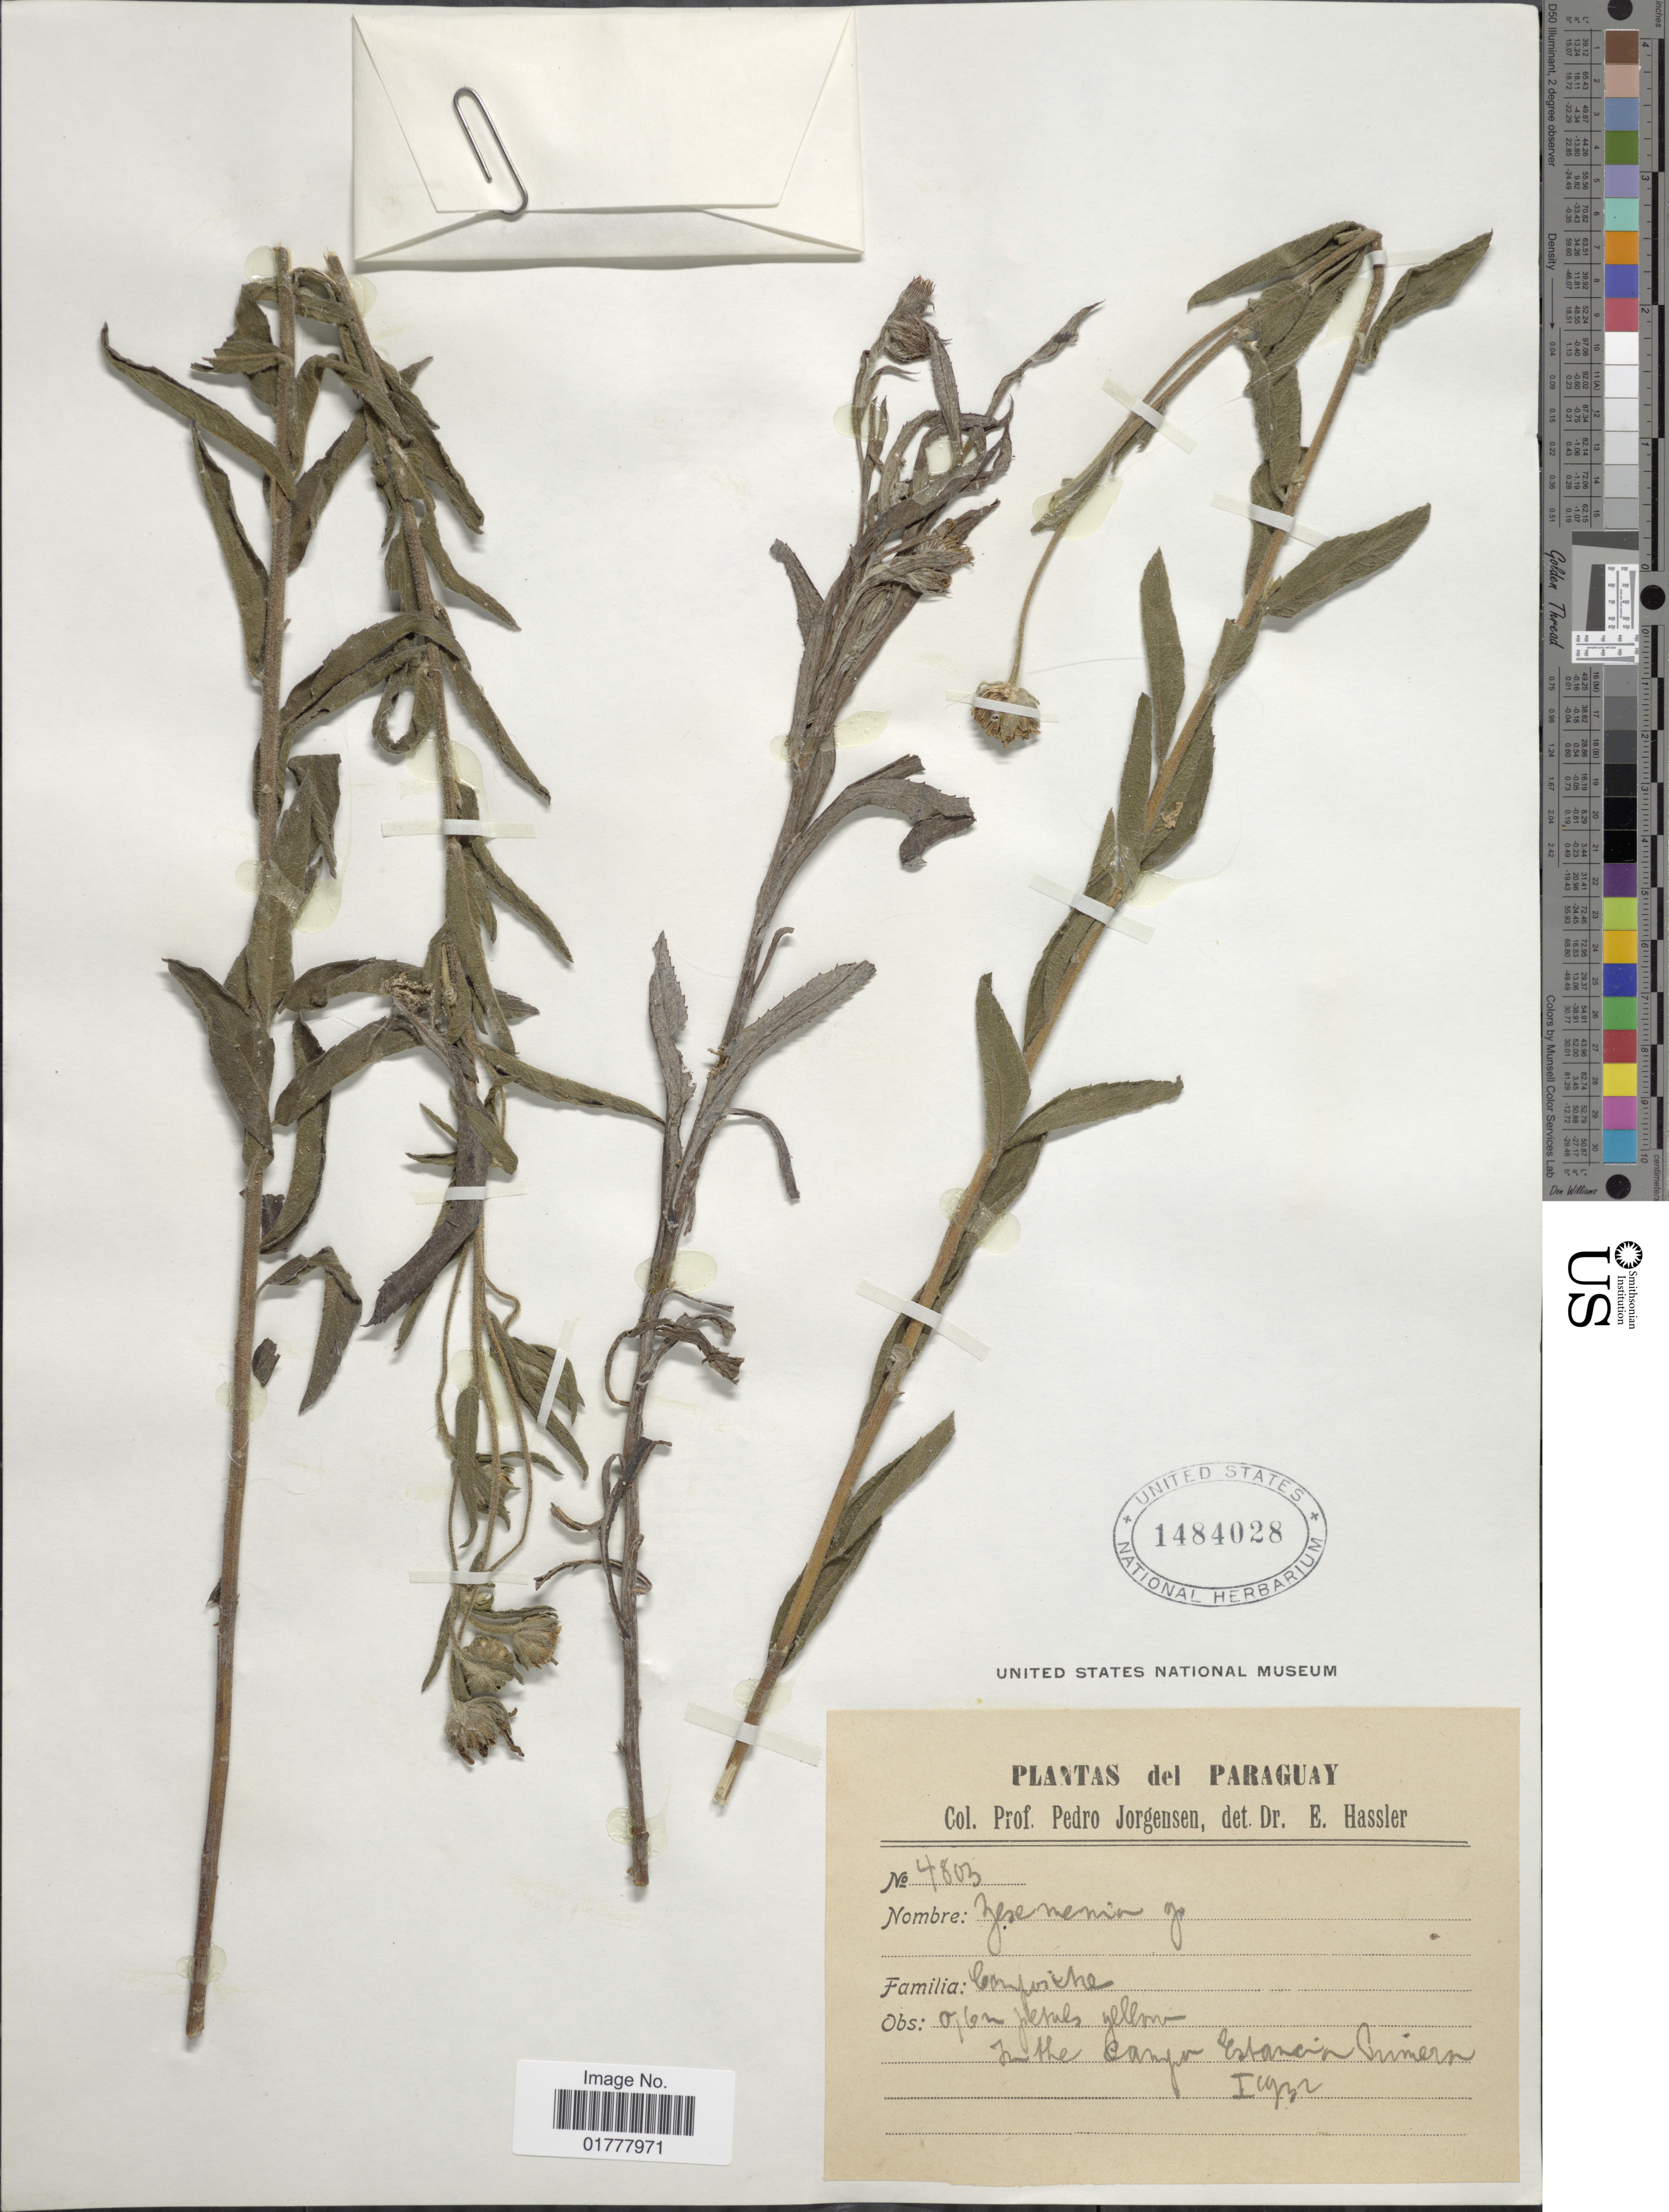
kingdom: Plantae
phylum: Tracheophyta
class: Magnoliopsida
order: Asterales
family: Asteraceae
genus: Angelphytum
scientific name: Angelphytum arnottii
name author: (Baker) H. Rob.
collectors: P. Jörgensen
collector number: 4803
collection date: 1932-01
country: Paraguay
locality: In the canyon Estacion Primera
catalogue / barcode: US 1484028